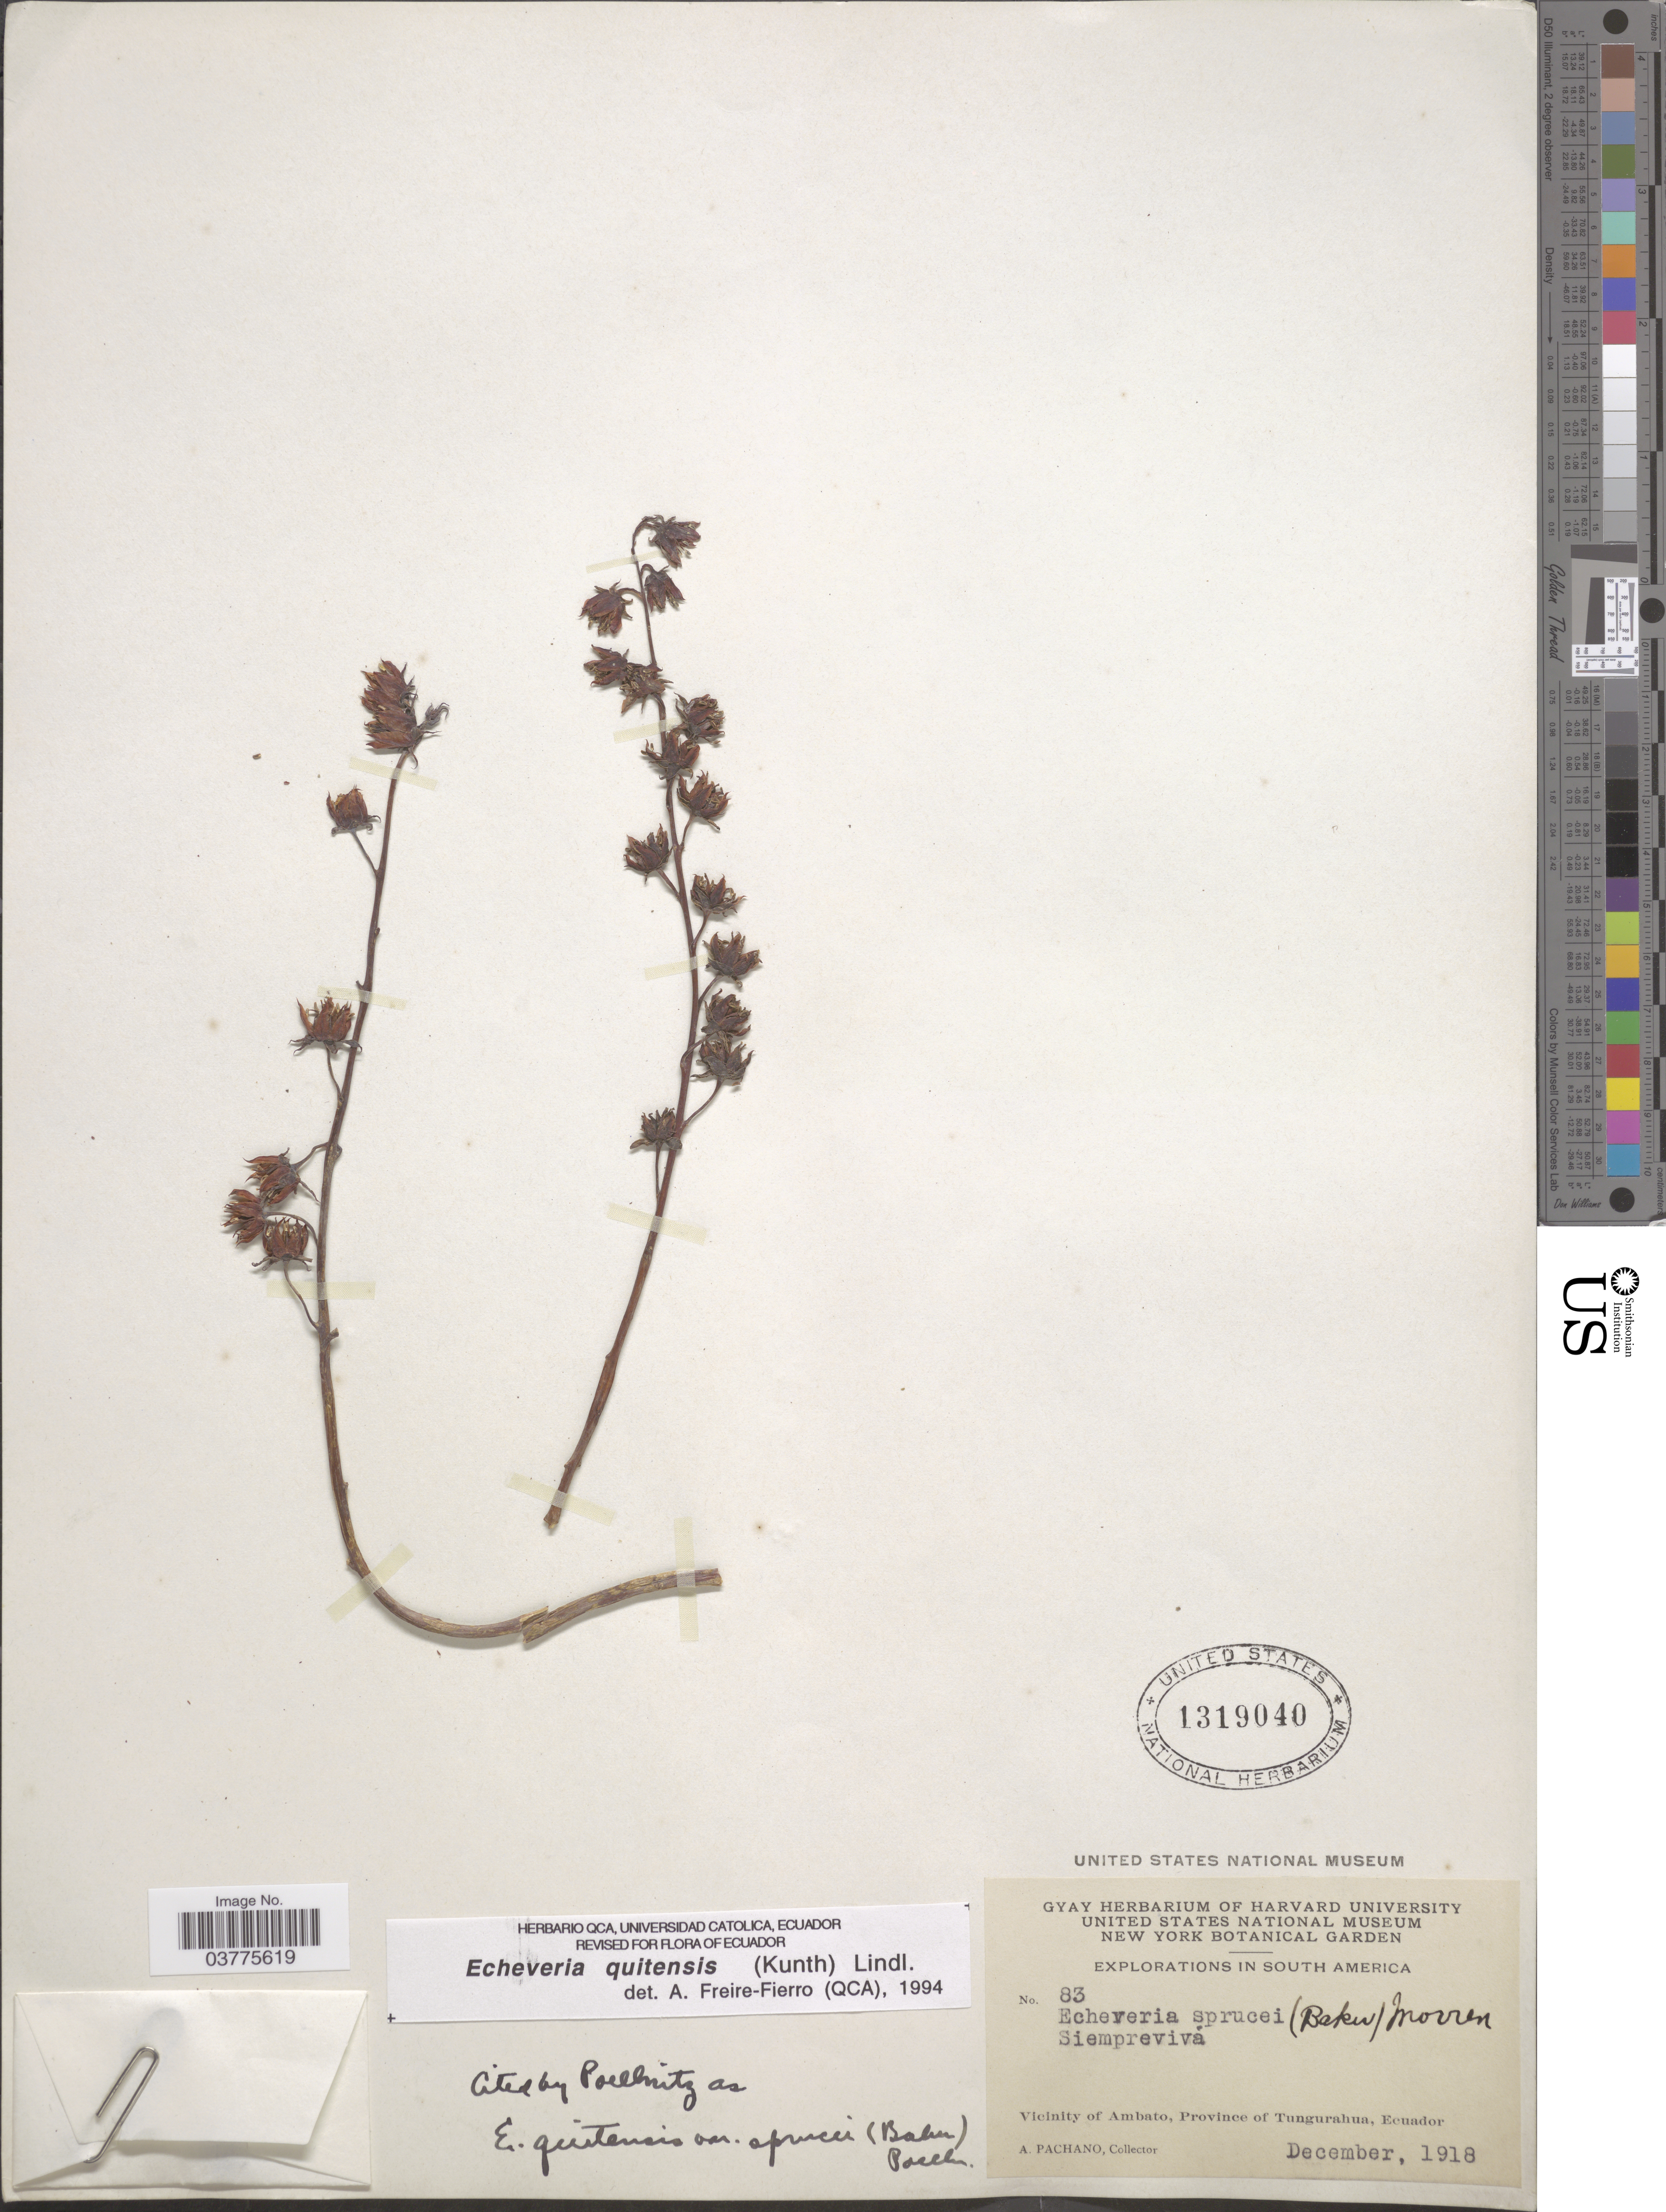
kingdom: Plantae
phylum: Tracheophyta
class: Magnoliopsida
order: Saxifragales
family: Crassulaceae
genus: Echeveria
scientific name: Echeveria quitensis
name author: (Kunth) Lindl.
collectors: A. Pachano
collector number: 83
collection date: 1918-12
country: Ecuador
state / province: Tungurahua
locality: Vicinity of Ambato.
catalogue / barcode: US 1319040